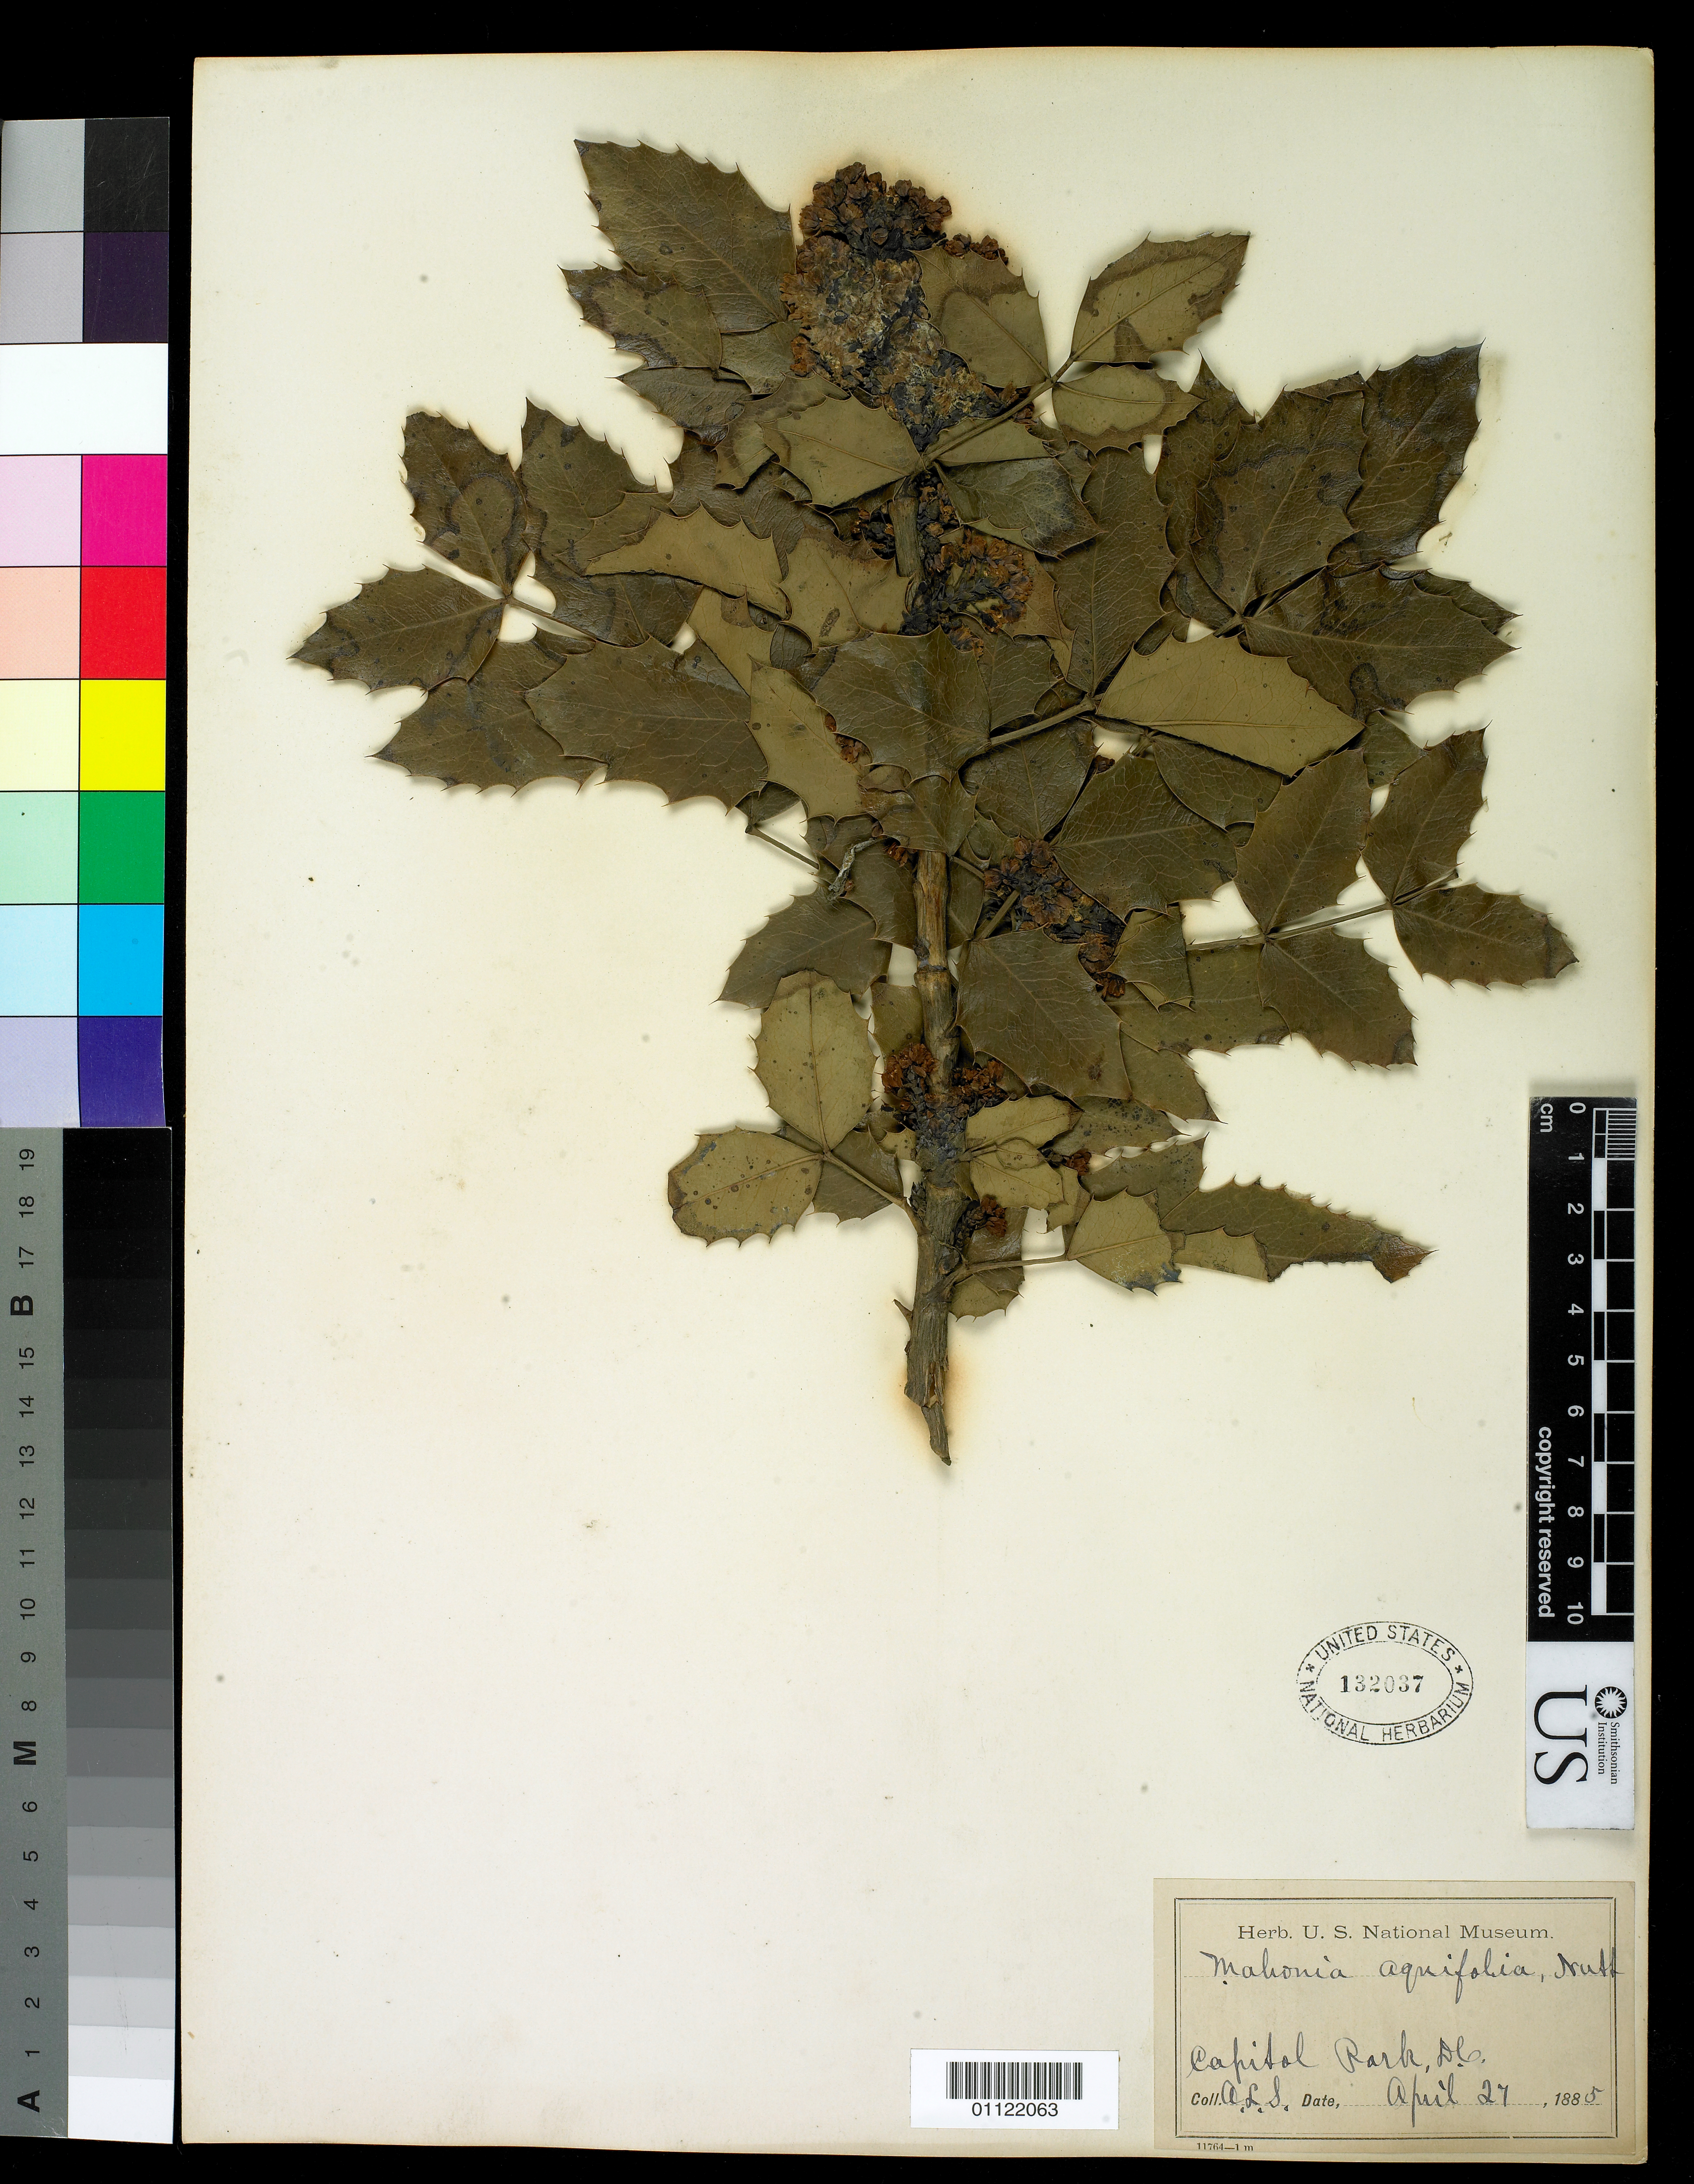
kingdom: Plantae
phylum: Tracheophyta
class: Magnoliopsida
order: Ranunculales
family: Berberidaceae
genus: Berberis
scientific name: Berberis aquifolium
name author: Pursh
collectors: A. L. Schott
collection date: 1885-04-27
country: United States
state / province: District of Columbia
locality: Capital Park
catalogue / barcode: US 132037